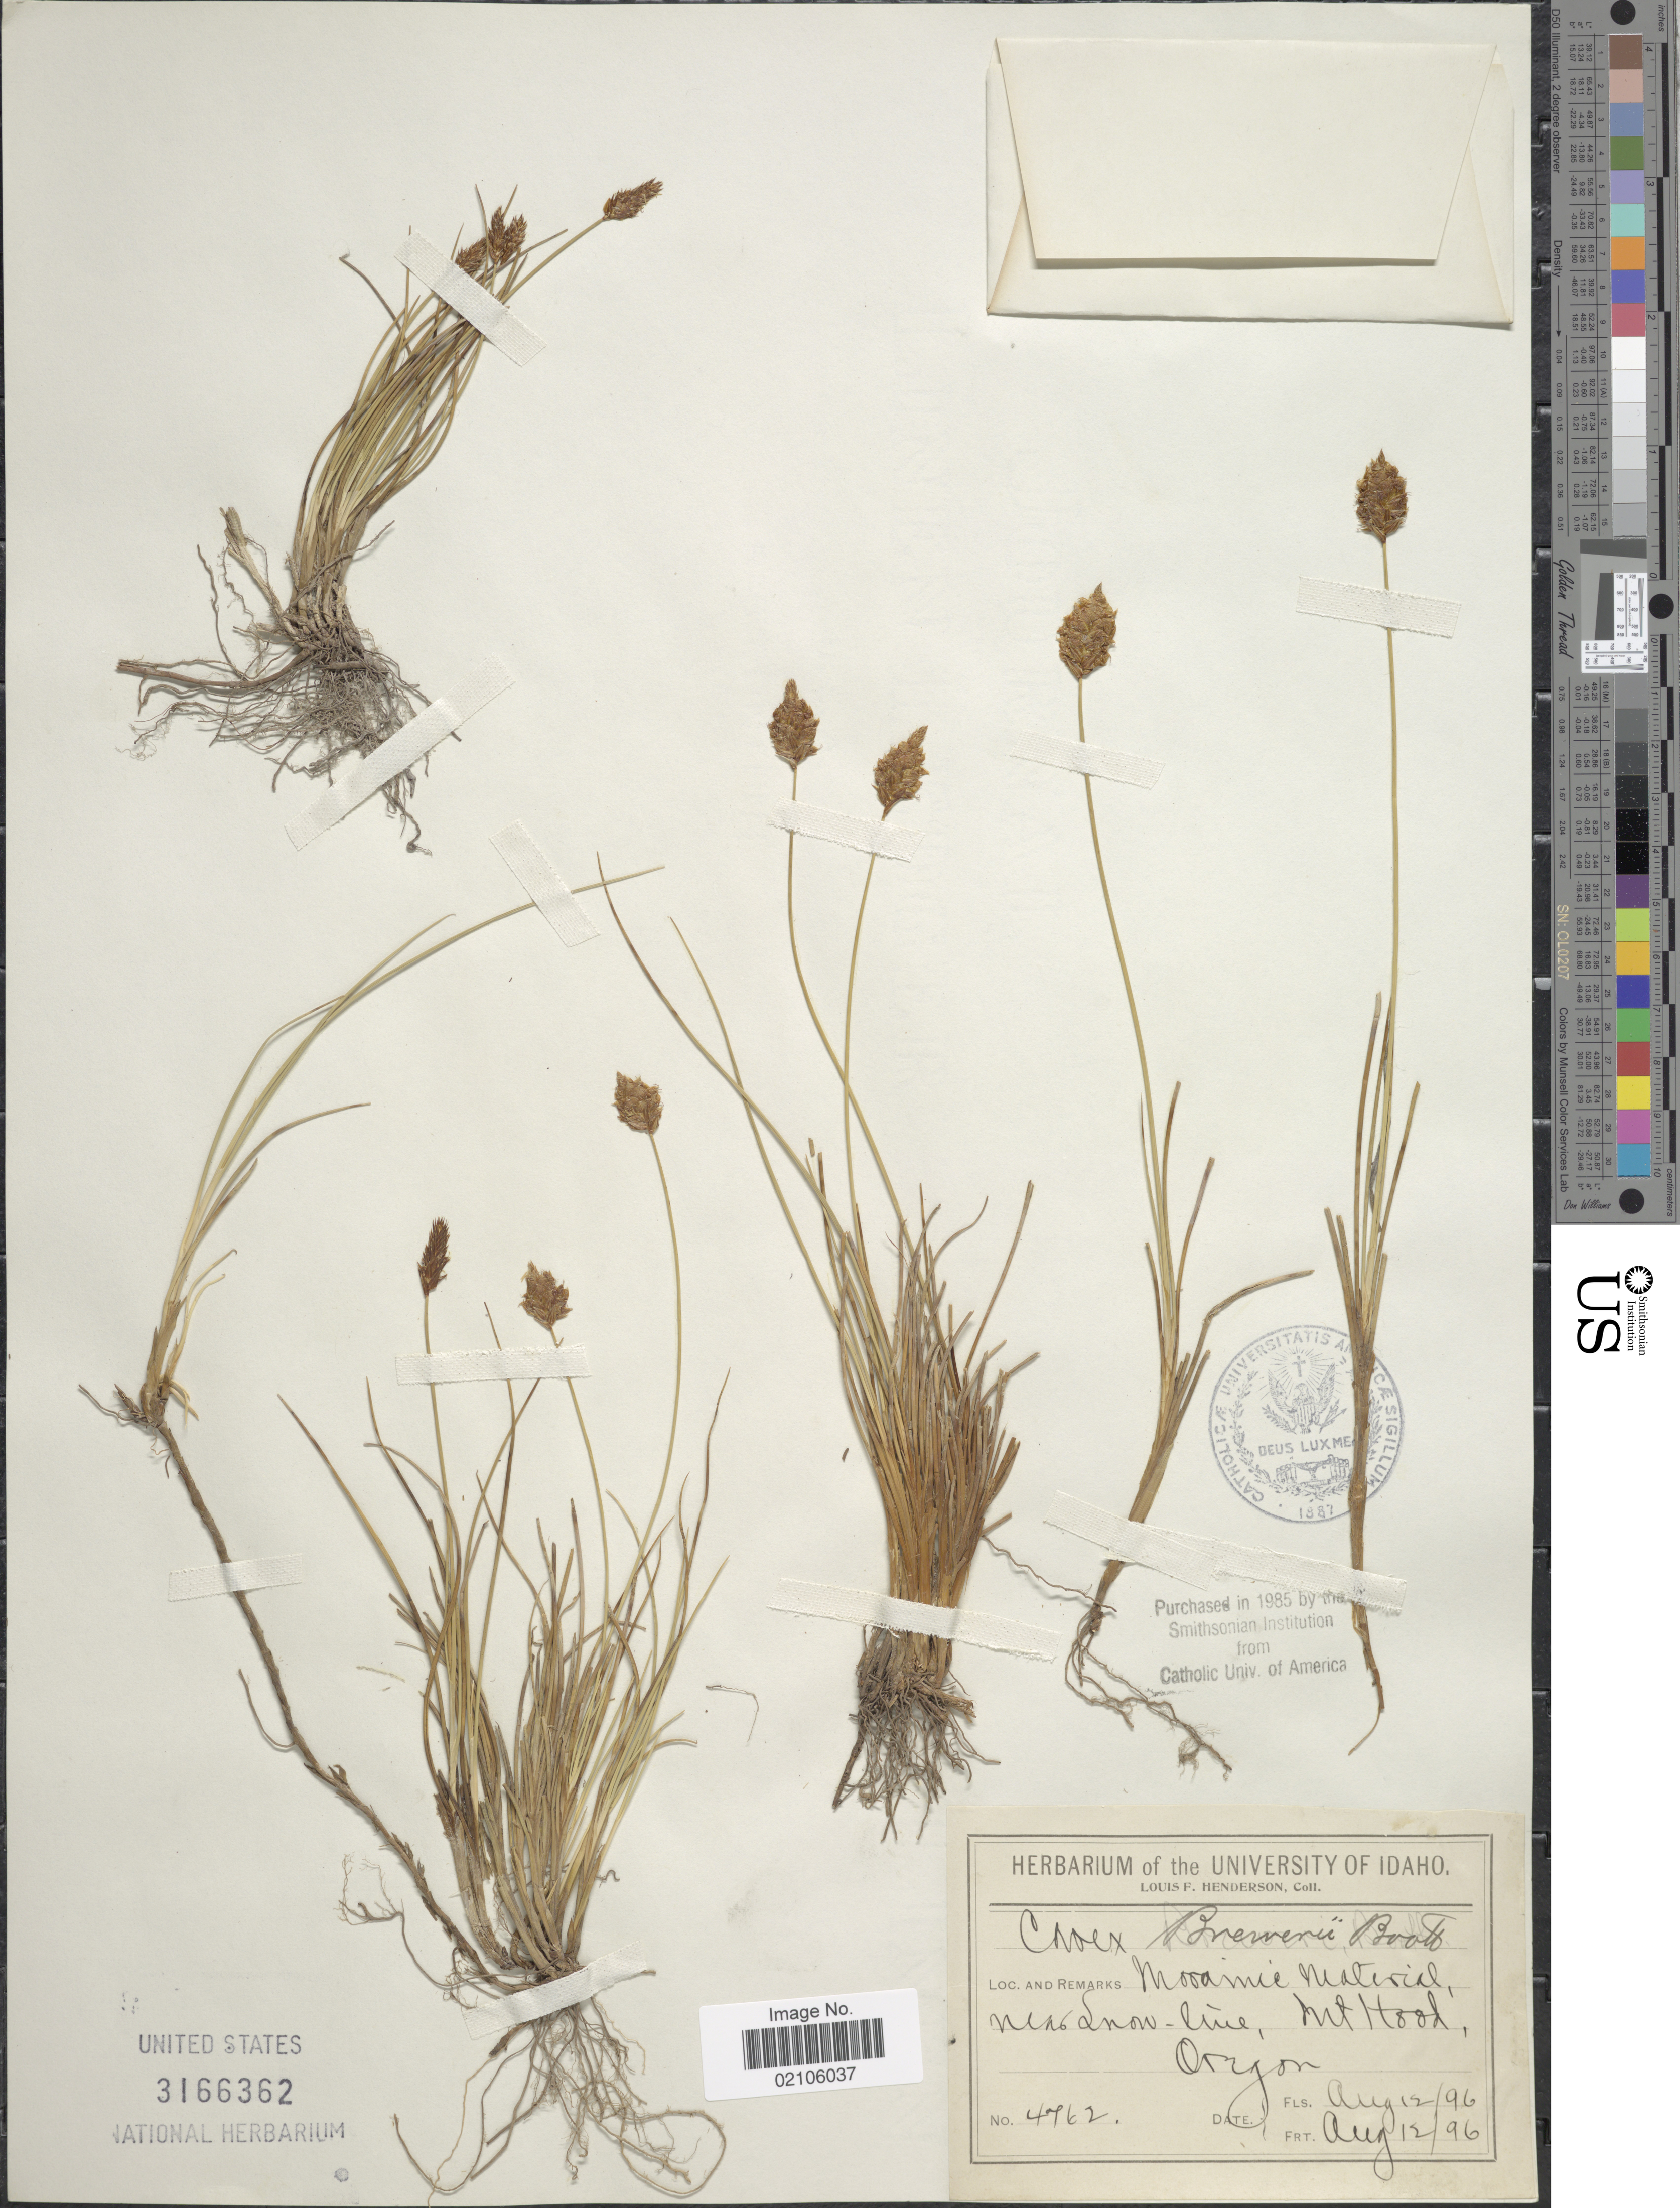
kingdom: Plantae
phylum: Tracheophyta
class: Liliopsida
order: Poales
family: Cyperaceae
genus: Carex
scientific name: Carex breweri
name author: Boott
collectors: L. Henderson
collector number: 4762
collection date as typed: Transcribed d/m/y: 12/8/96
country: United States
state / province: Oregon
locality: Mooamic Material, near Snow-line, Mt Hood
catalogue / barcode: US 3166362